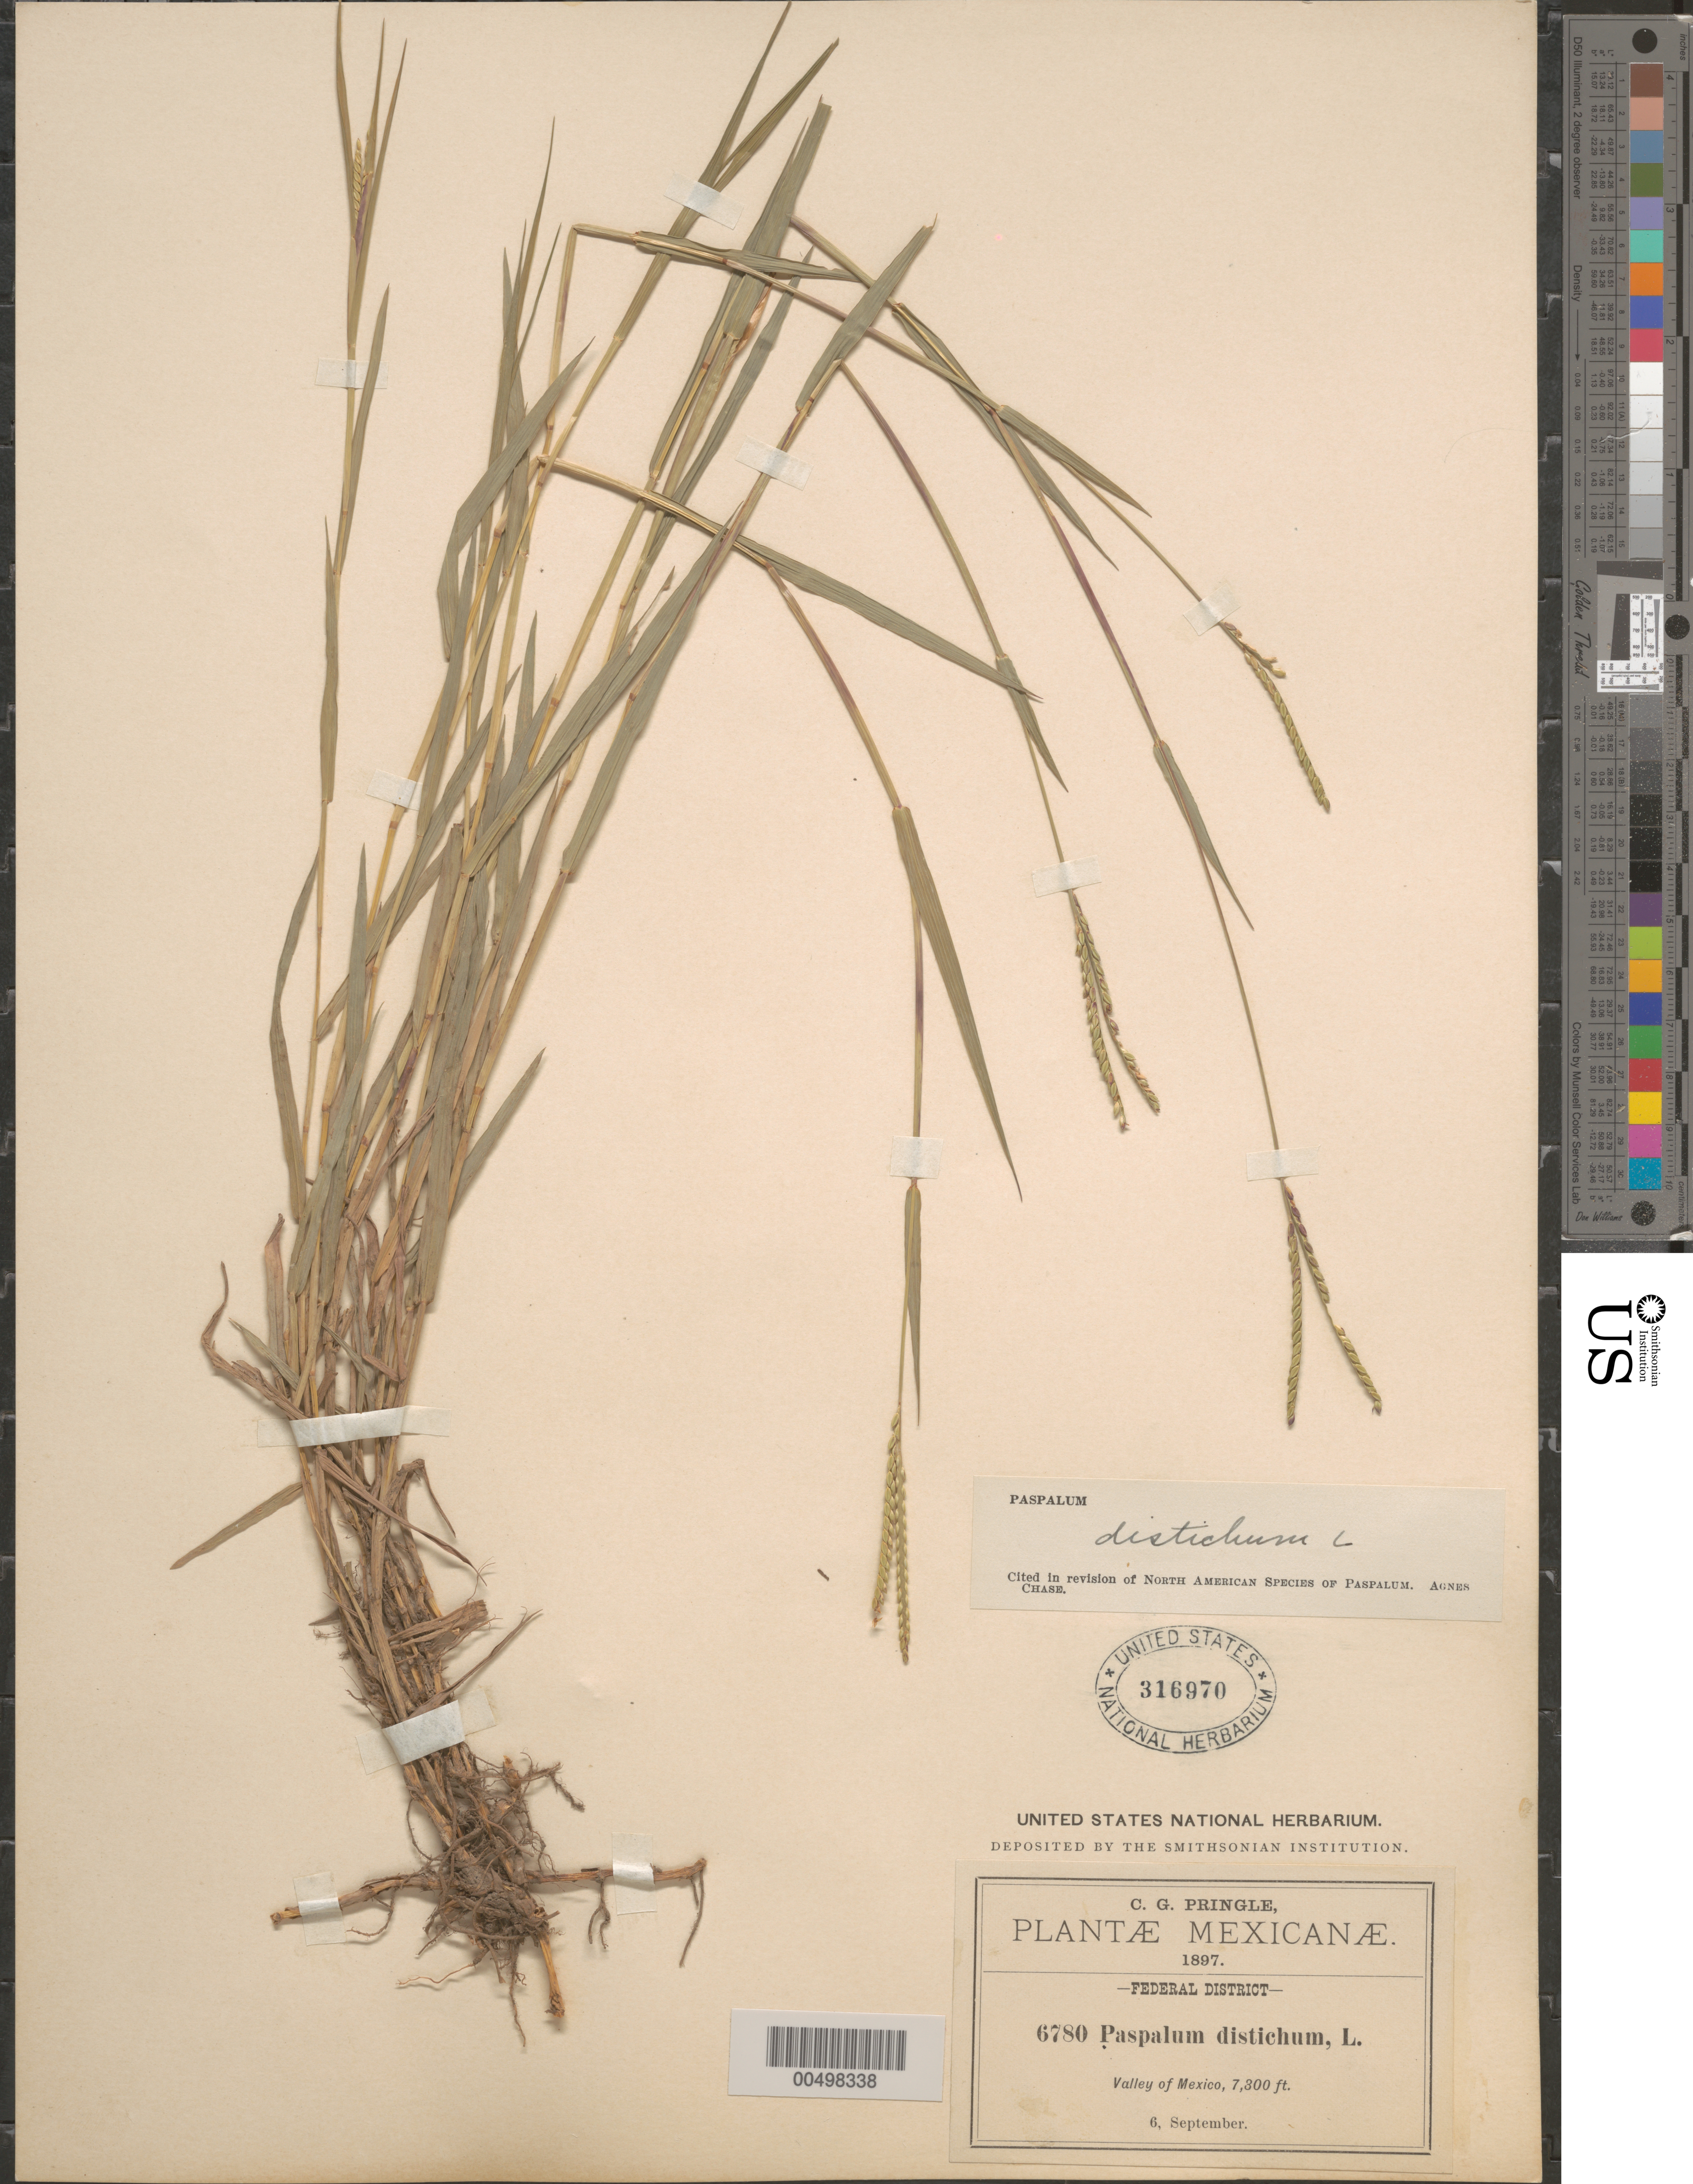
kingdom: Plantae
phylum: Tracheophyta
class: Liliopsida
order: Poales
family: Poaceae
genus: Paspalum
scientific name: Paspalum paspaloides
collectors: C. G. Pringle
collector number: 6780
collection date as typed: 6 Sep 1897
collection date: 1897-09-06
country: Mexico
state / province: Distrito Federal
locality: Valley of Mexico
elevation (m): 2225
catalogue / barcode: US 316970